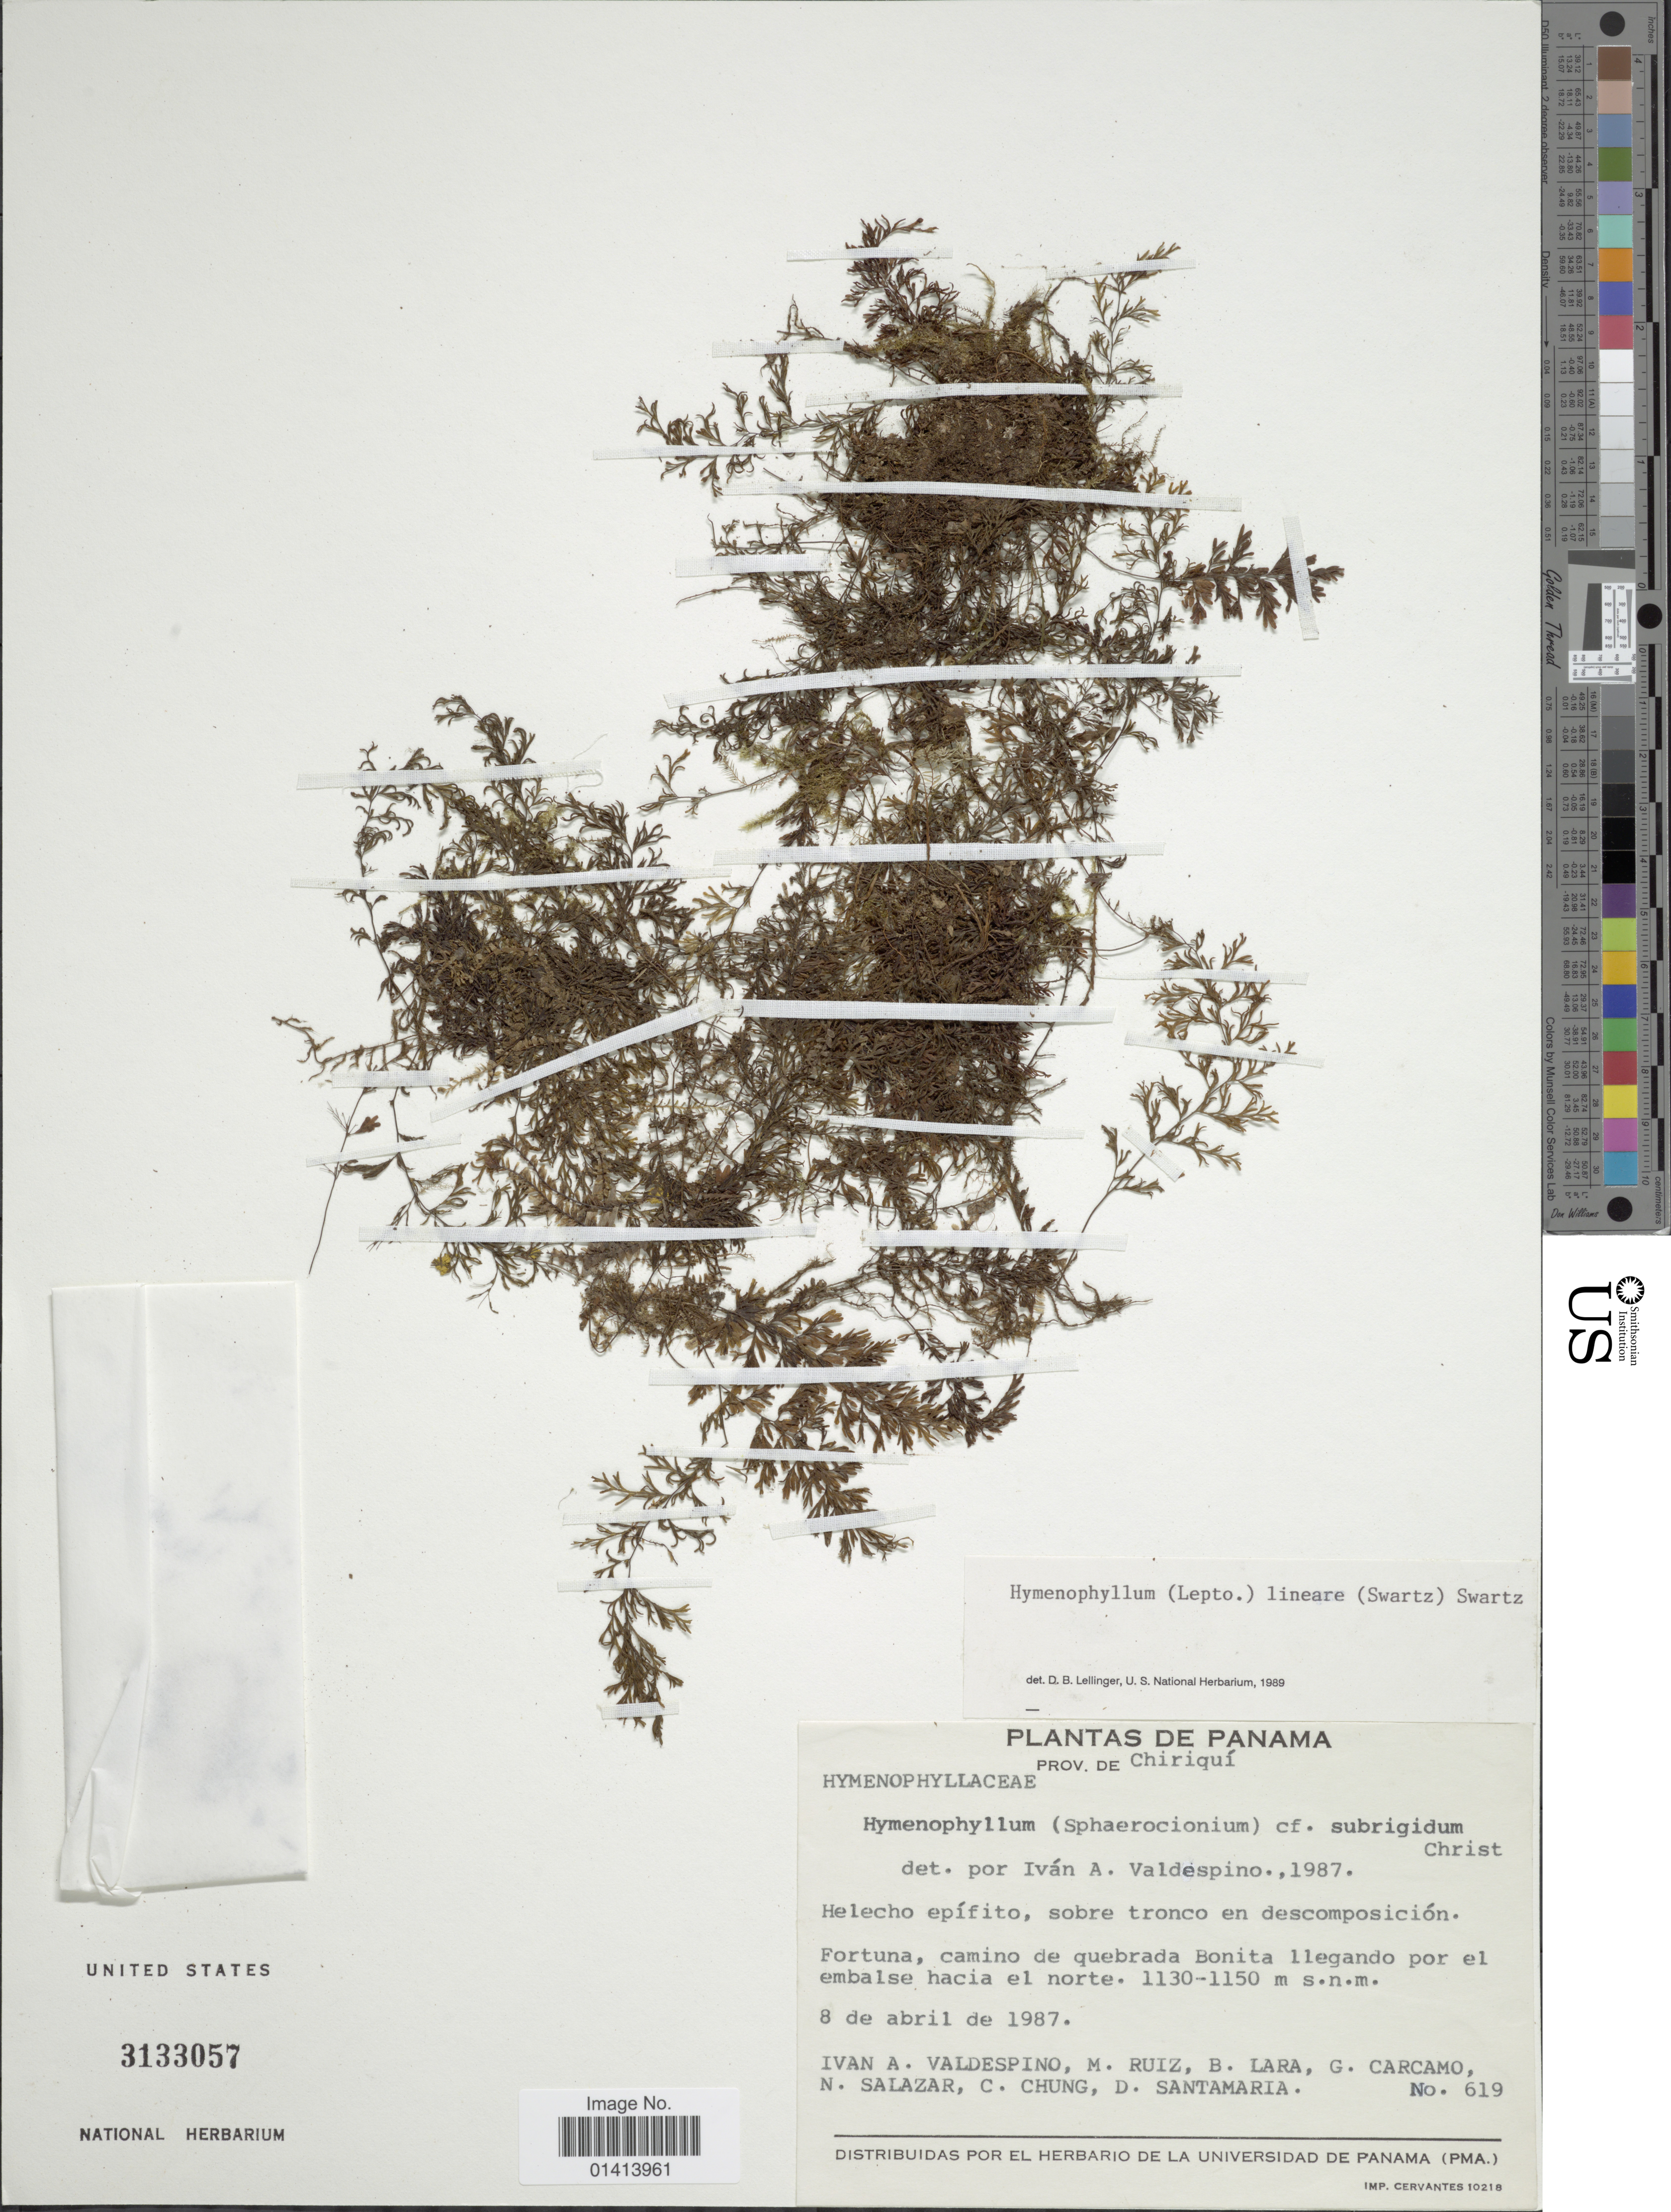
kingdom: Plantae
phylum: Tracheophyta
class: Polypodiopsida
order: Hymenophyllales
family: Hymenophyllaceae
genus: Hymenophyllum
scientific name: Hymenophyllum lineare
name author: (Sw.) Sw.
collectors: I. A. Valdespino, M. Ruiz, B. Lara, G. Carcamo & et al.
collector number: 619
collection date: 1987-04-08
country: Panama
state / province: Chiriqui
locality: Fortuna, camino de quebrada Bonita llegando por el embalse hacia el norte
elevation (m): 1130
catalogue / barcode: US 3133057